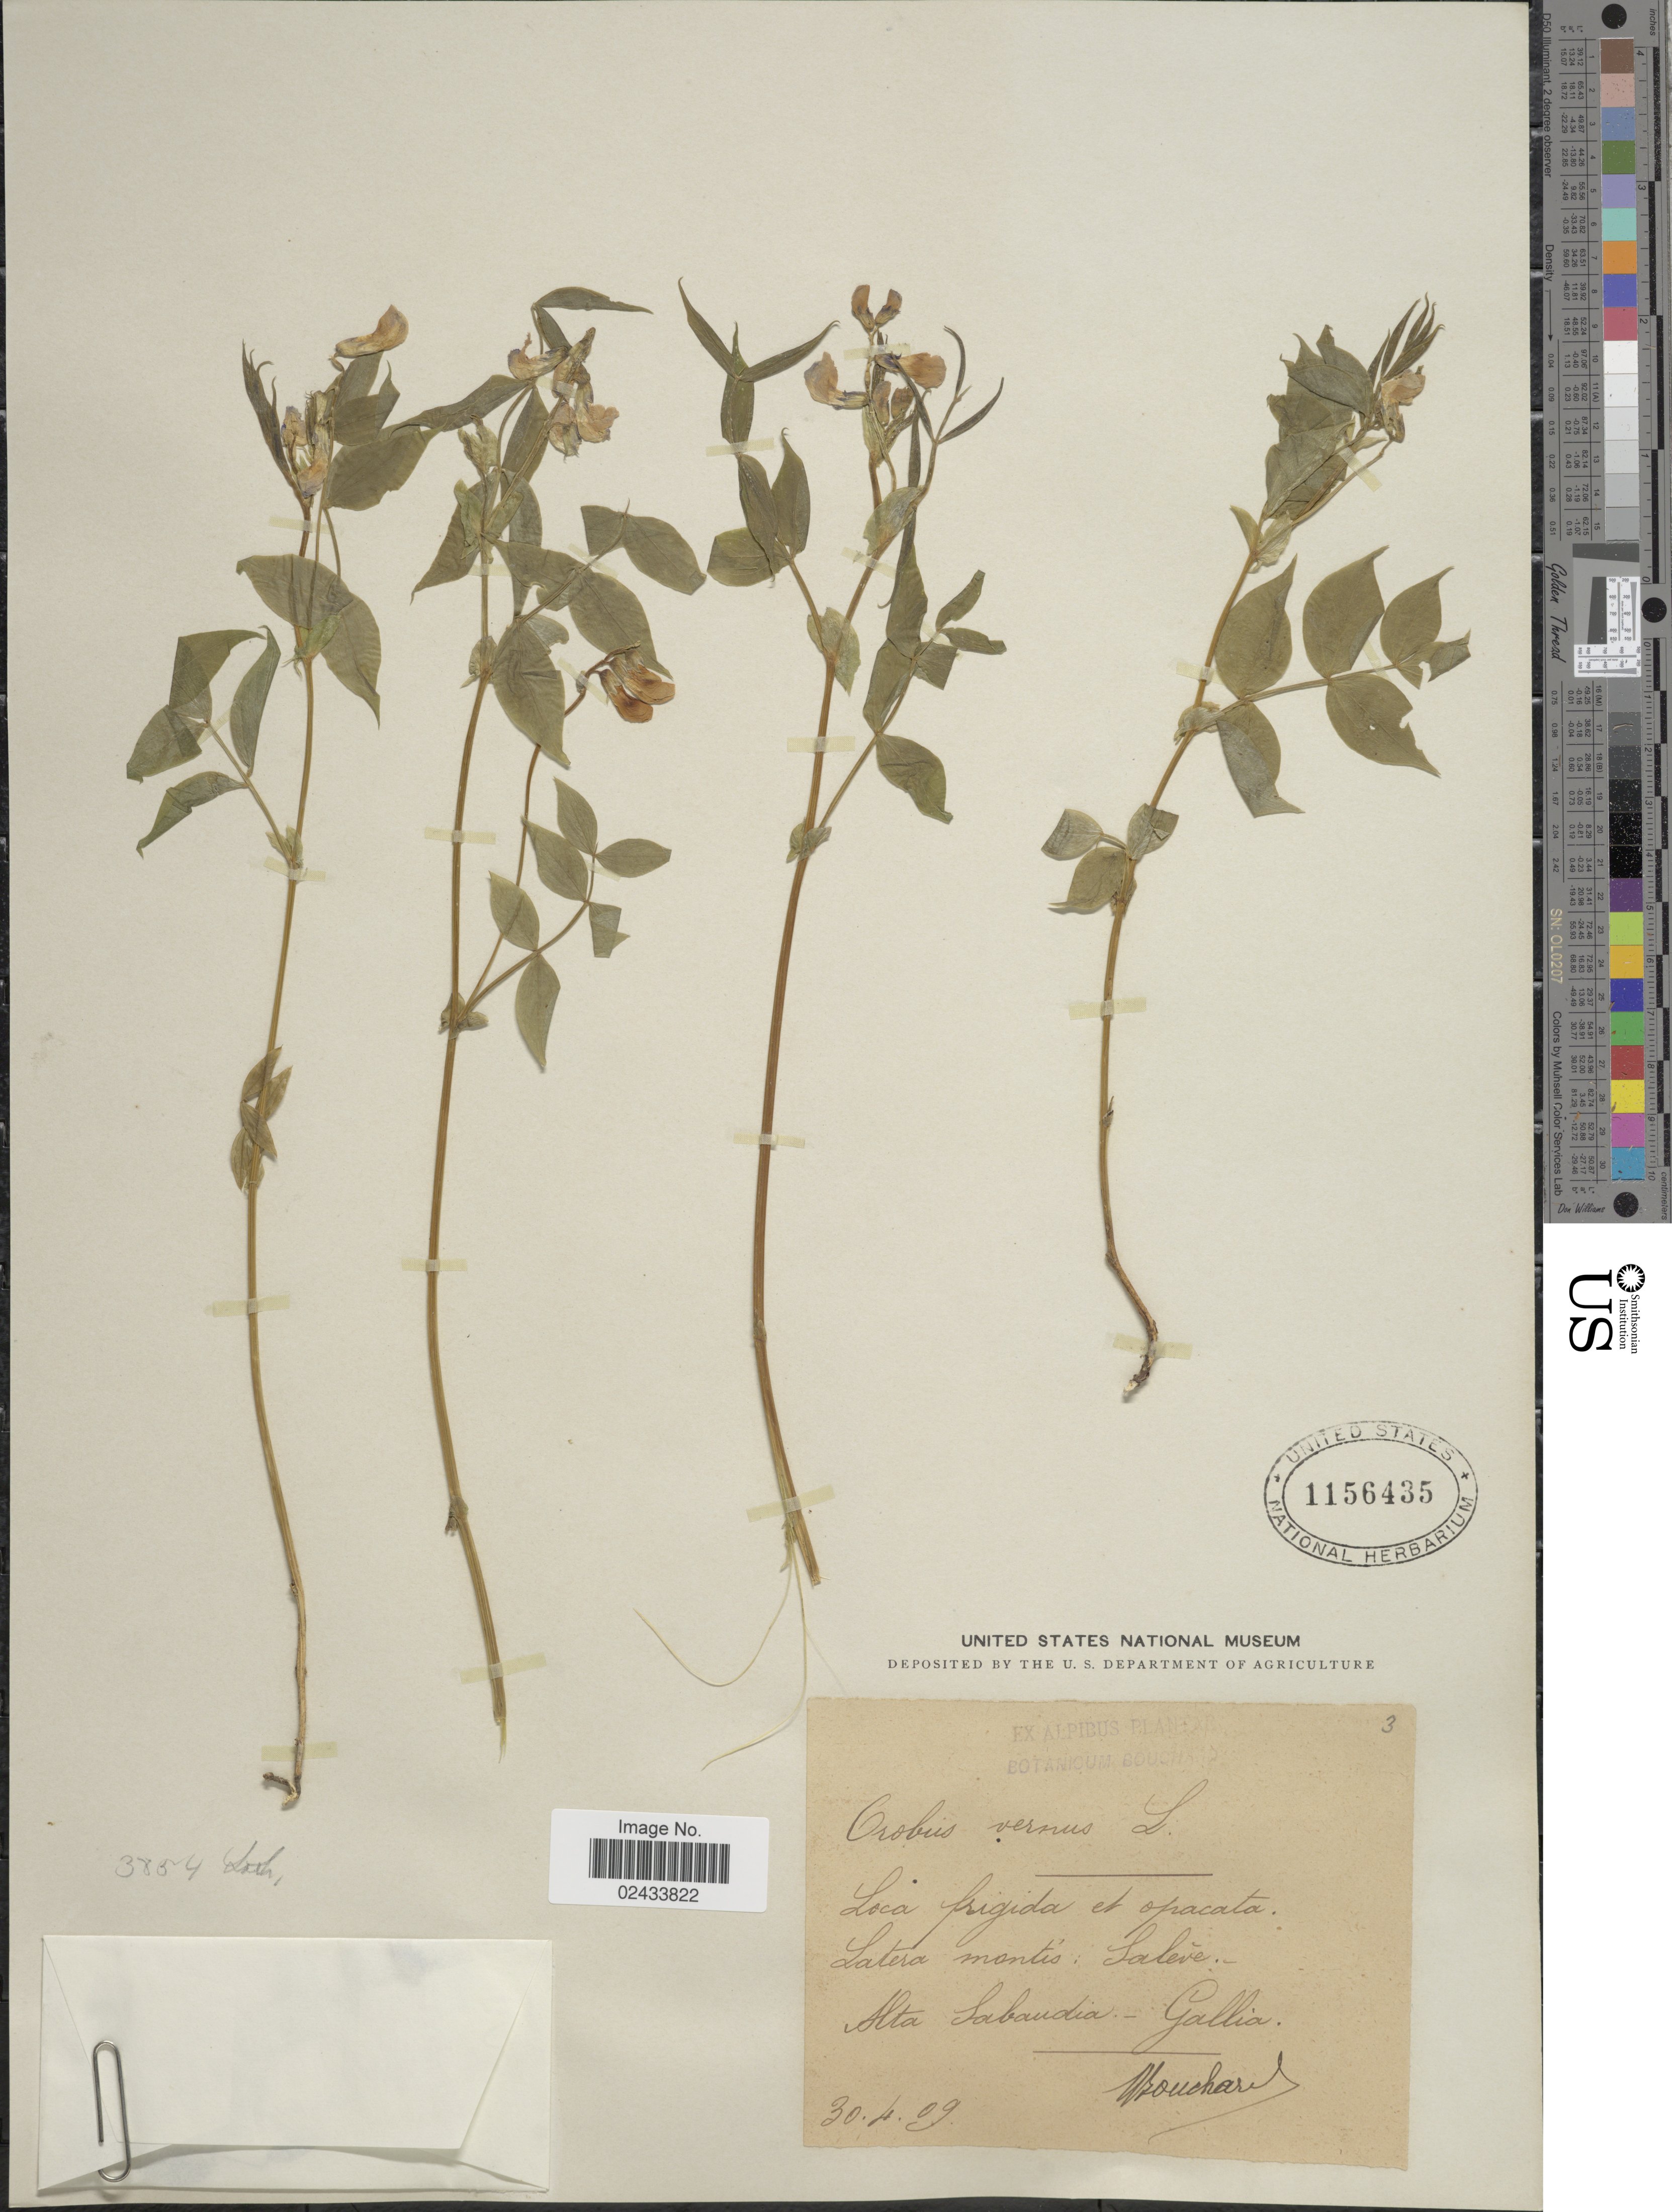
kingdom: Plantae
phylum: Tracheophyta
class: Magnoliopsida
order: Fabales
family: Fabaceae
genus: Lathyrus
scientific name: Lathyrus vernus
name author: (L.) Bernh.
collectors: -. Bouchard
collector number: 3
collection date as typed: Transcribed d/m/y: 30/4/9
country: France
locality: Loca frigida et opacata Latera Sabandia - Gallia [interpreted]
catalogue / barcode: US 1156435